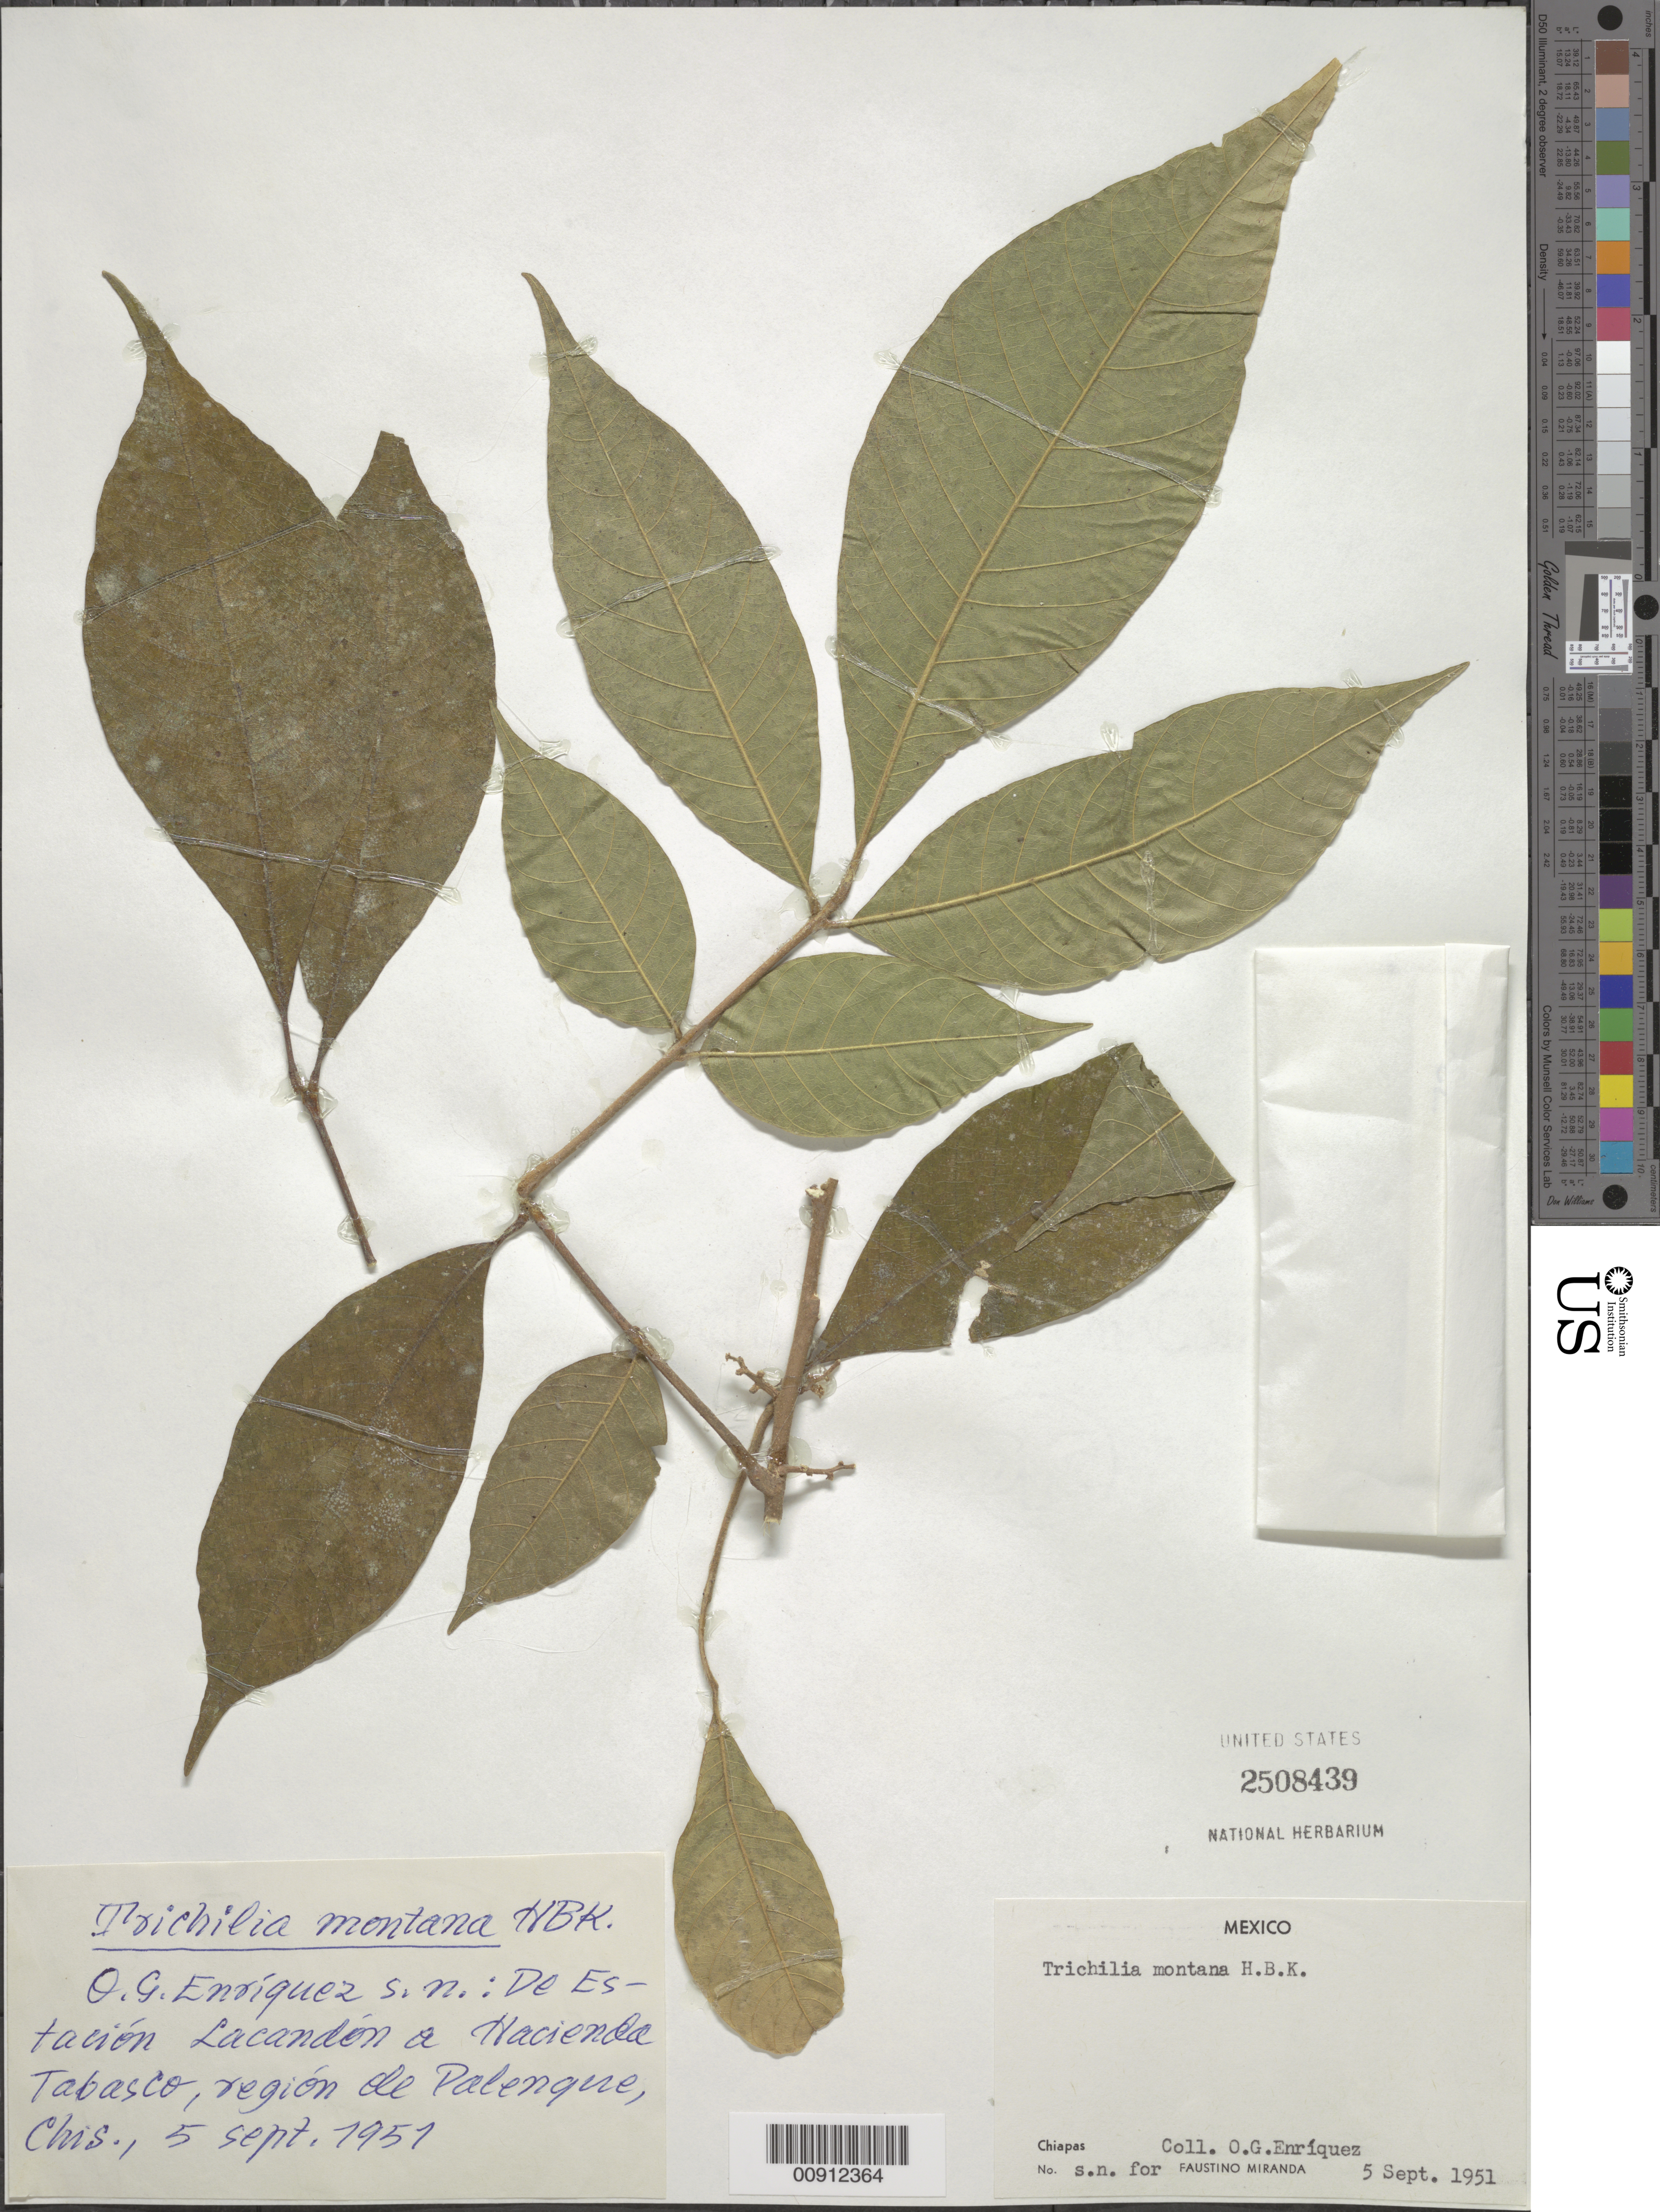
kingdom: Plantae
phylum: Tracheophyta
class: Magnoliopsida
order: Sapindales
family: Meliaceae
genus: Trichilia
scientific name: Trichilia montana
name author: Kunth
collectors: O. Enriquez & F. Miranda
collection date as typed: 05 Sep 1951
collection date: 1951-09-05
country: Mexico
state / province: Chiapas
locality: De Estación Lacandón a Hacienda Tabasco, región de Palenque, Chiapas.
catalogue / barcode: US 2508439